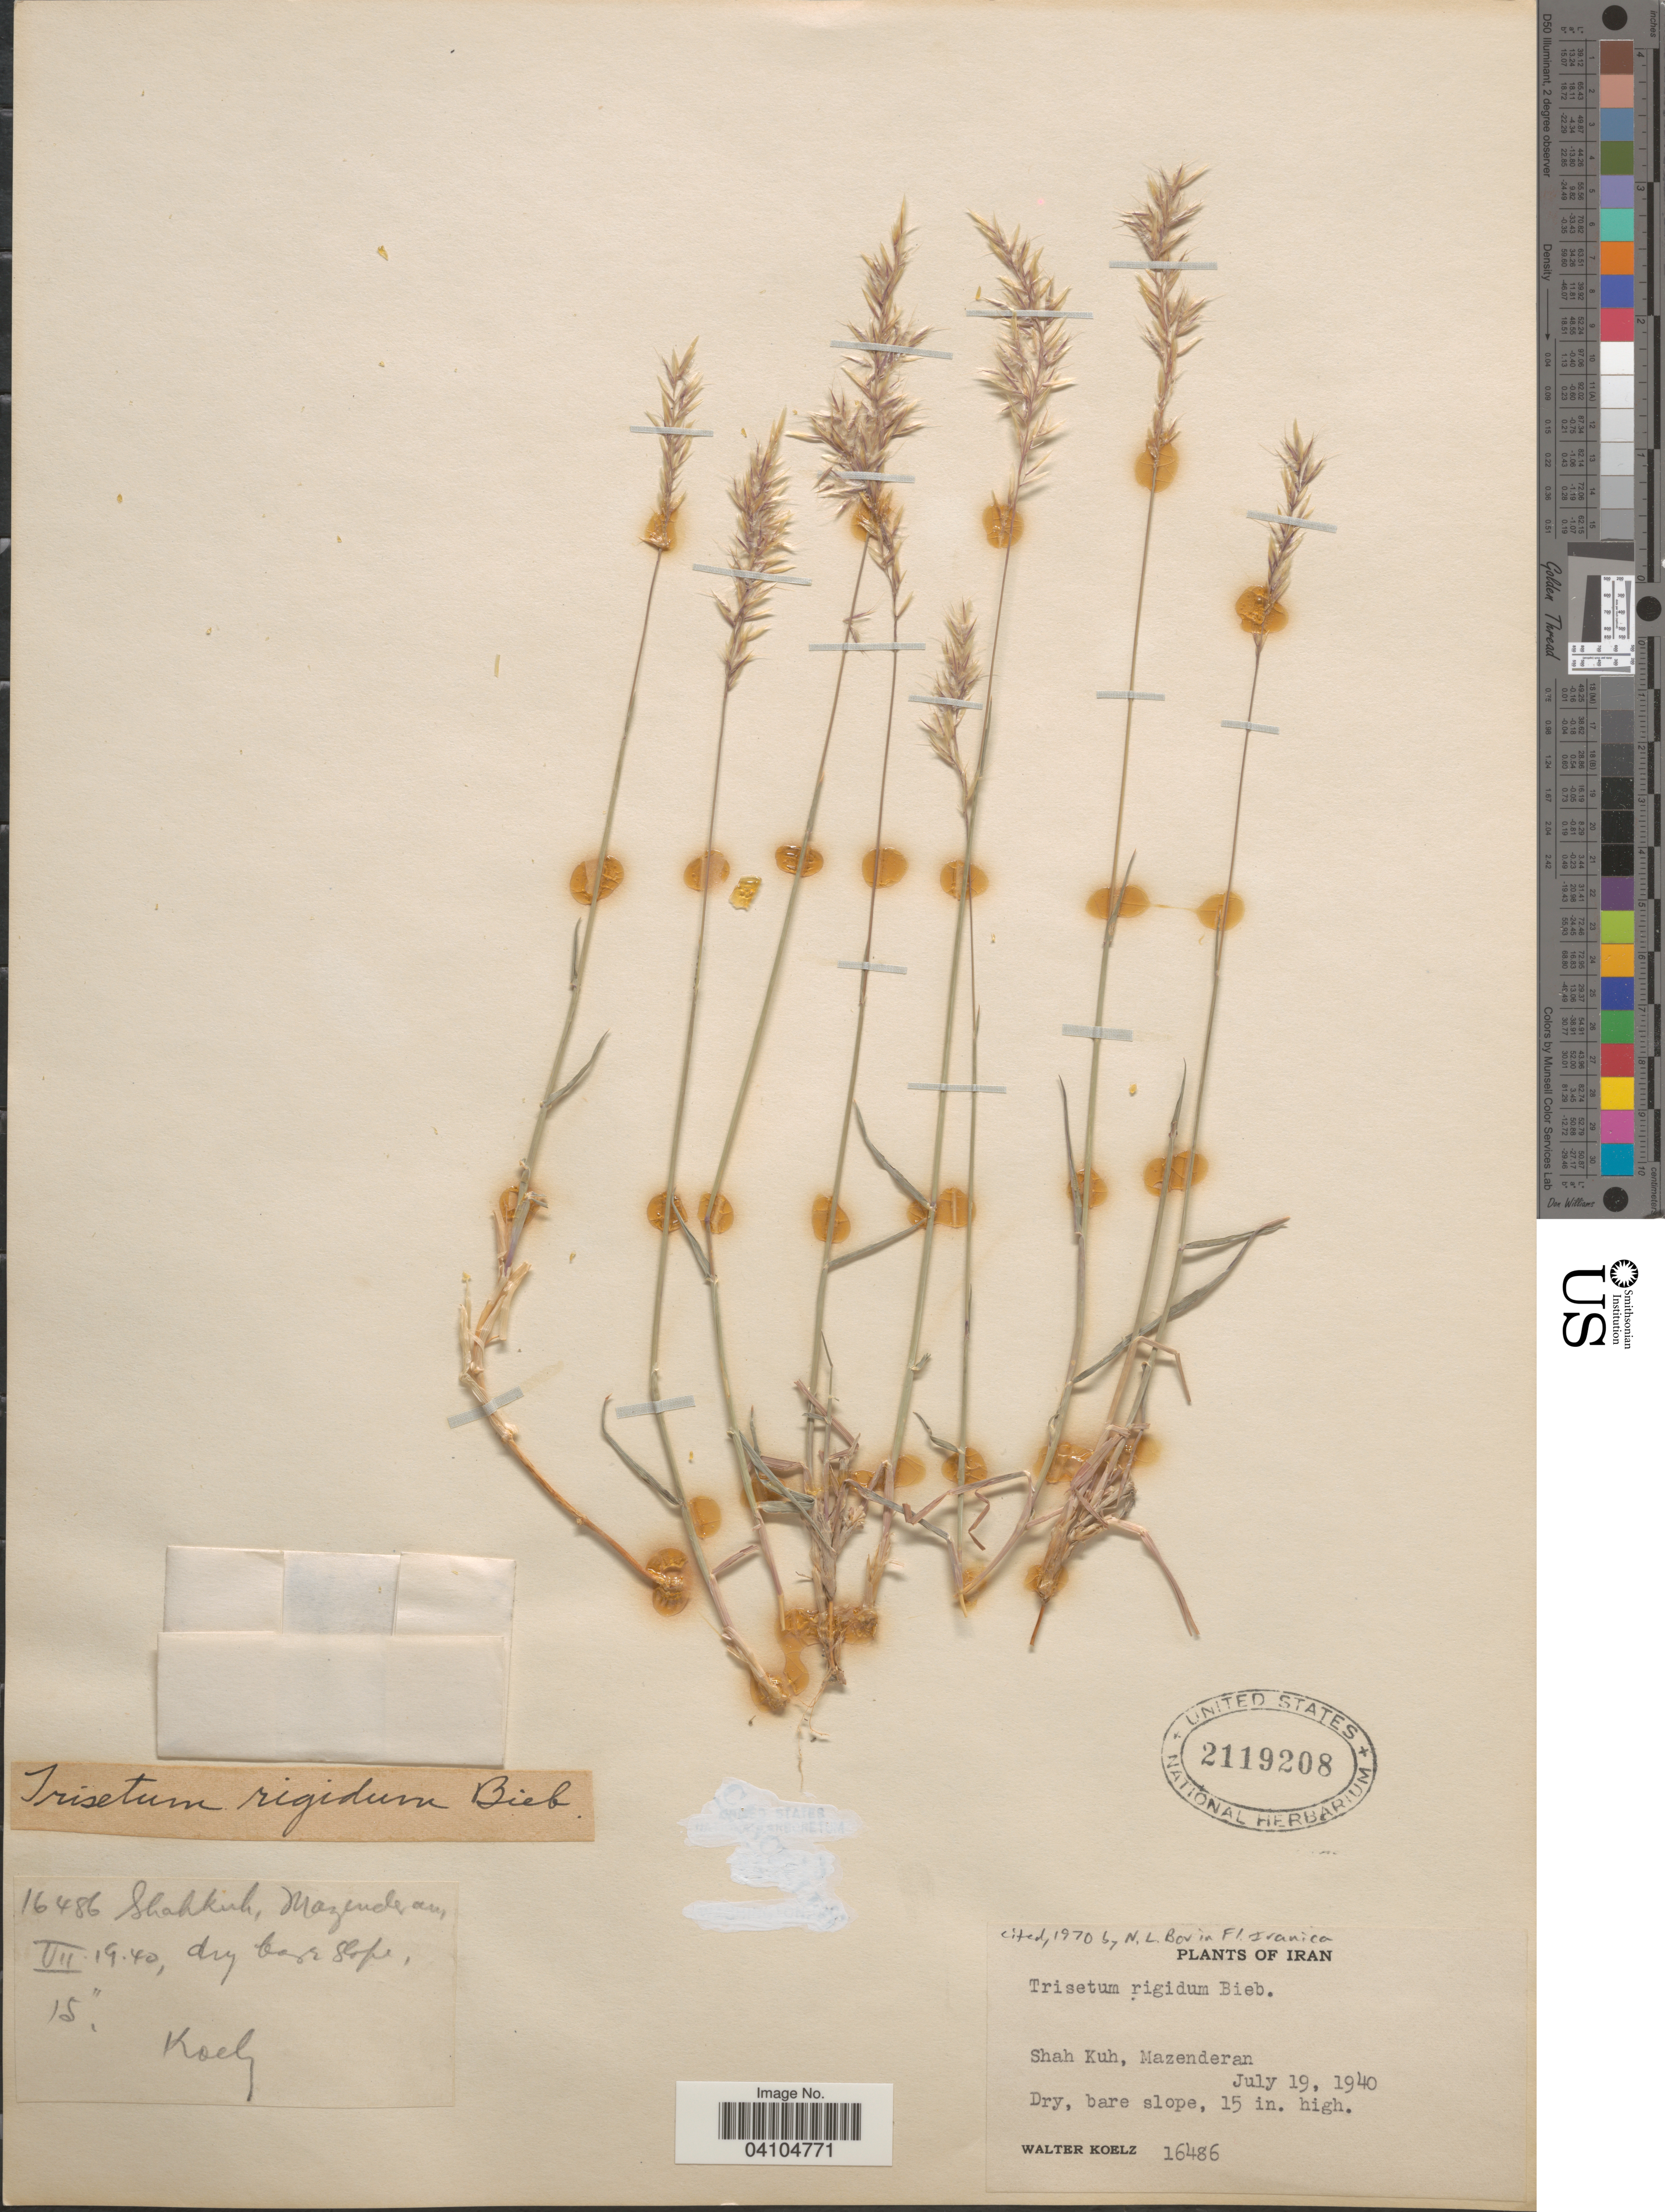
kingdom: Plantae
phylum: Tracheophyta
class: Liliopsida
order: Poales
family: Poaceae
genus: Acrospelion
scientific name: Acrospelion rigidum ined.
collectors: W. N. Koelz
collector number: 16486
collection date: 1940-07-19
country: Iran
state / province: Mazandaran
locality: Shah Kuh, Mazenderan.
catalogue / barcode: US 2119208